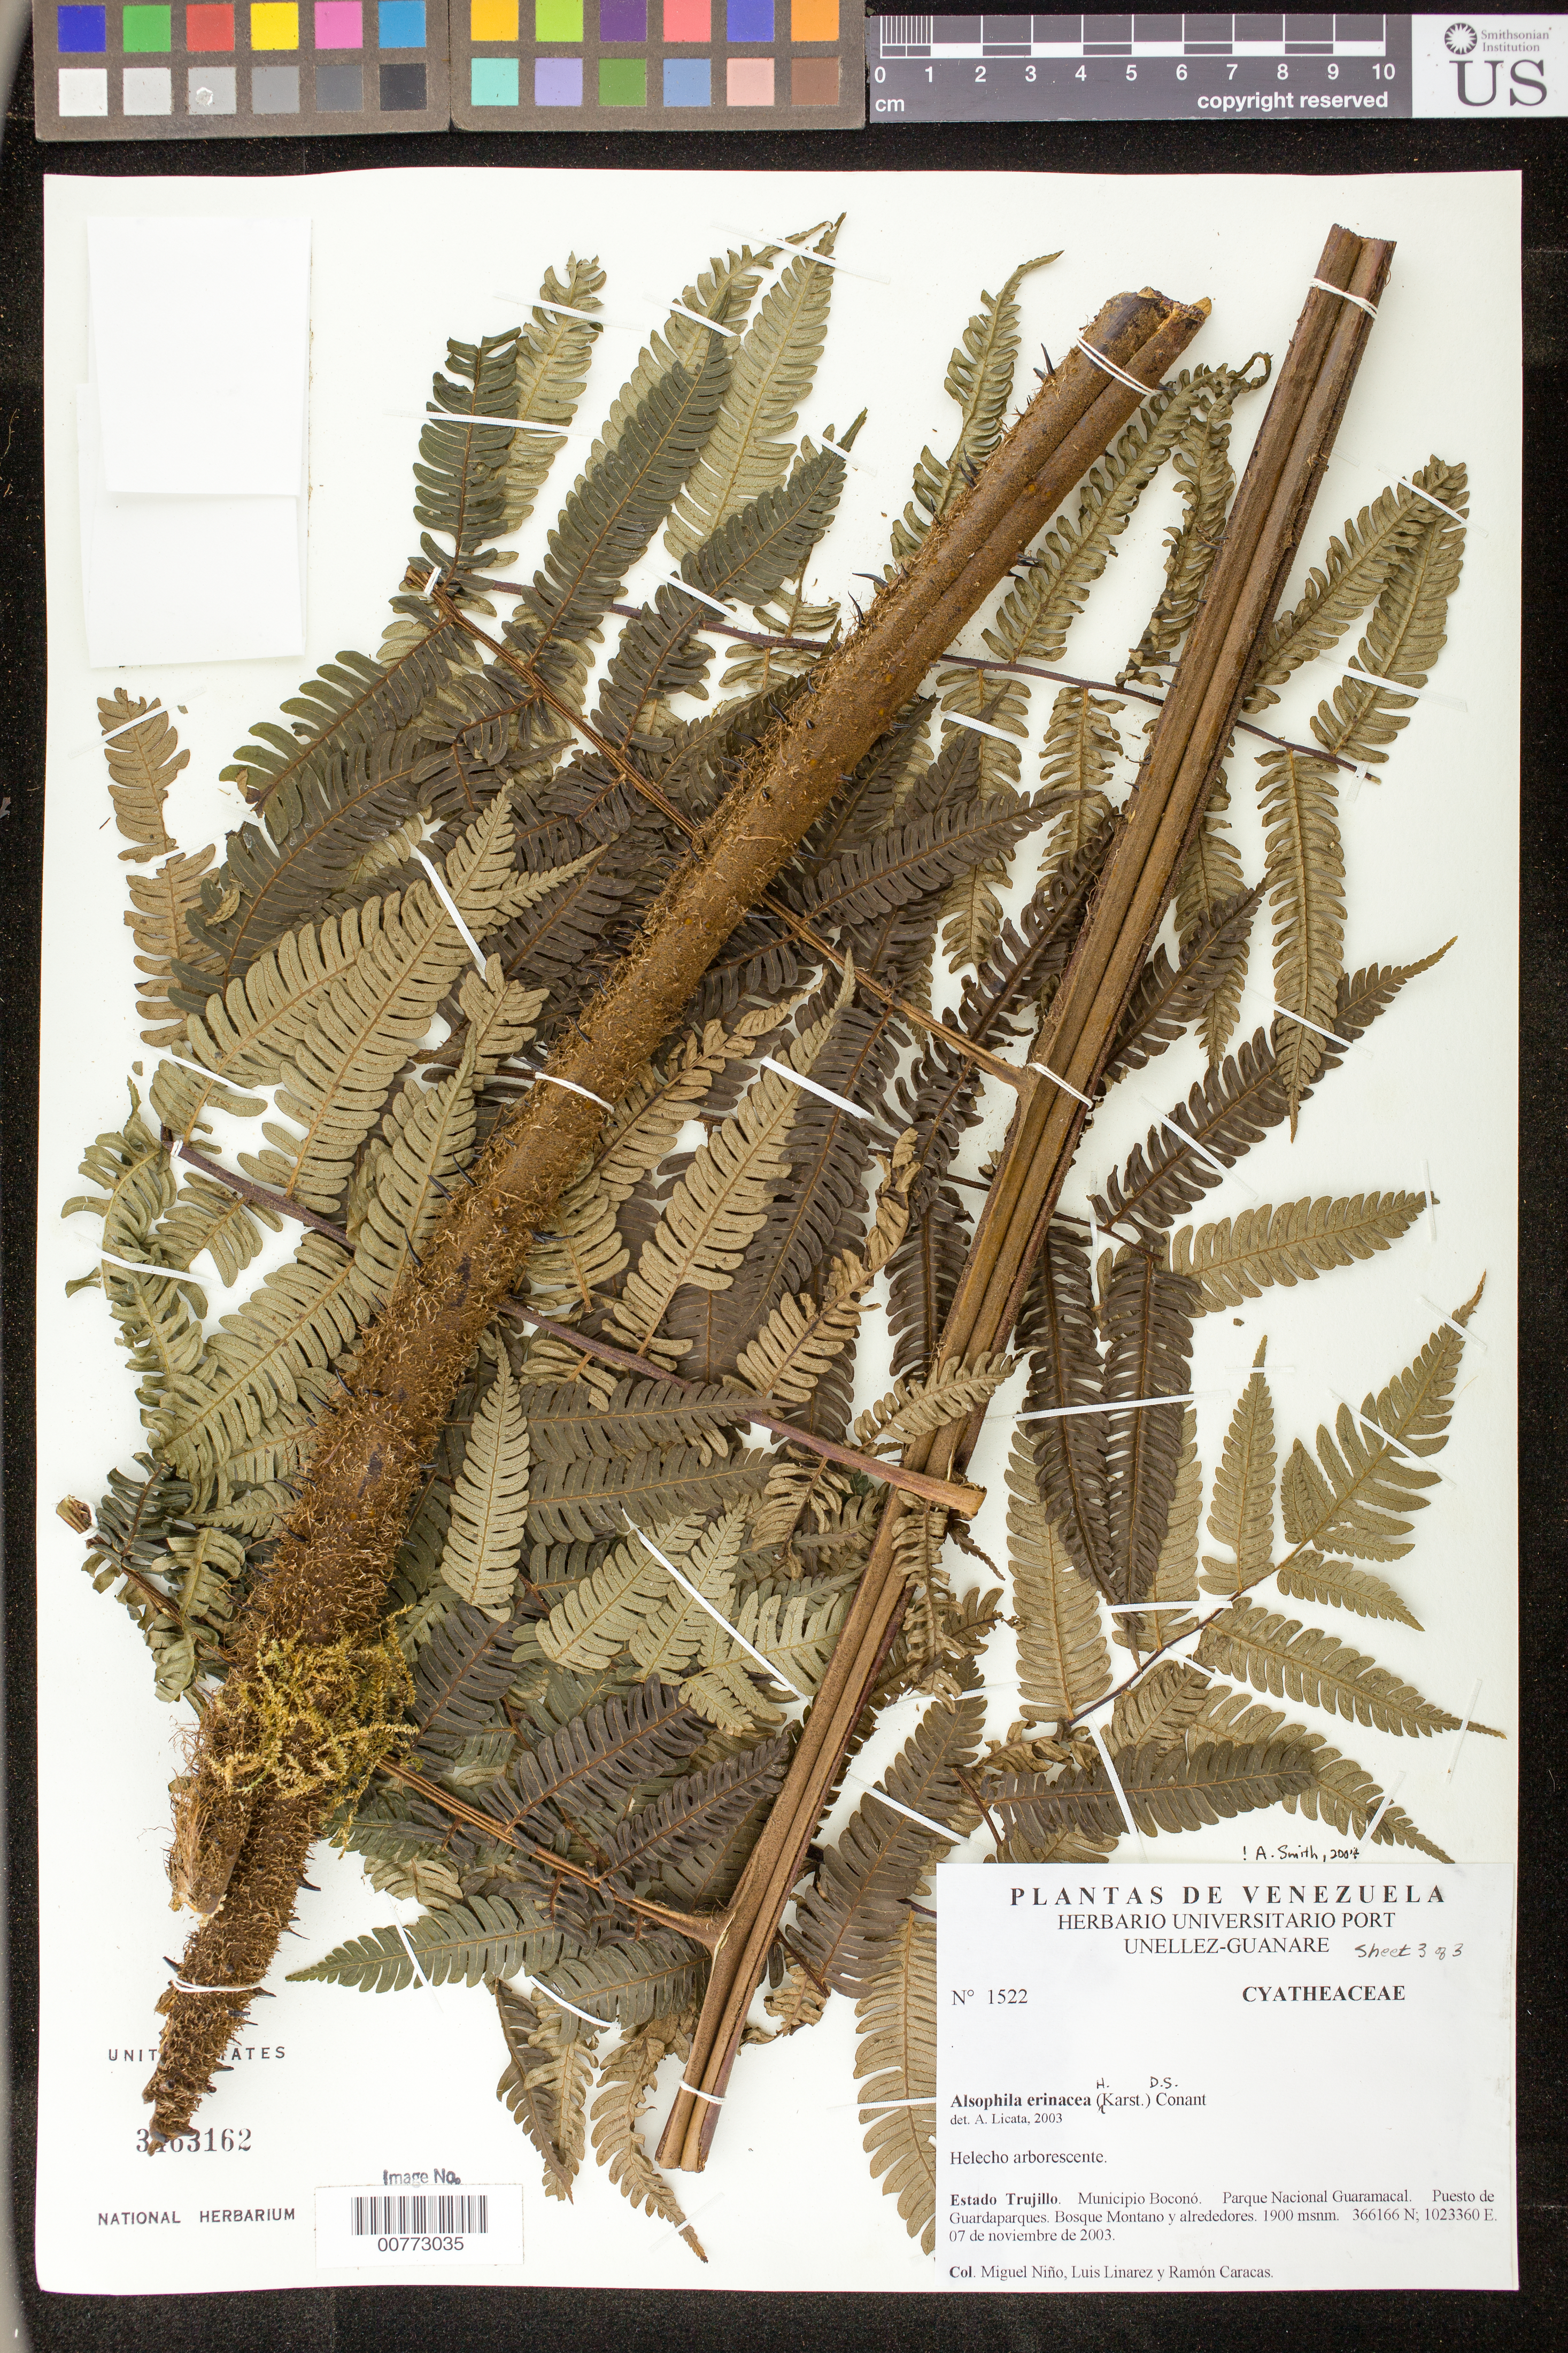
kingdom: Plantae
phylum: Tracheophyta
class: Polypodiopsida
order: Cyatheales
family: Cyatheaceae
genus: Alsophila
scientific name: Alsophila erinacea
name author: (H. Karst.) D.S. Conant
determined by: Licata, A., (PORT), Univ. Nac. Exp. de los Llanos Ezequiel Zamora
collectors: S. M. Niño, L. Linárez & R. Caracas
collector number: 1522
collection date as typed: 07 Nov 2003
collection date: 2003-11-07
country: Venezuela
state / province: Trujillo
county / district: Boconó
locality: Parque Nacional Guaramacal. Puesto de Guardaparques.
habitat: Bosque montano y alrededores.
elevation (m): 1900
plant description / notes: PORT, US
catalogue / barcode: US 3463162